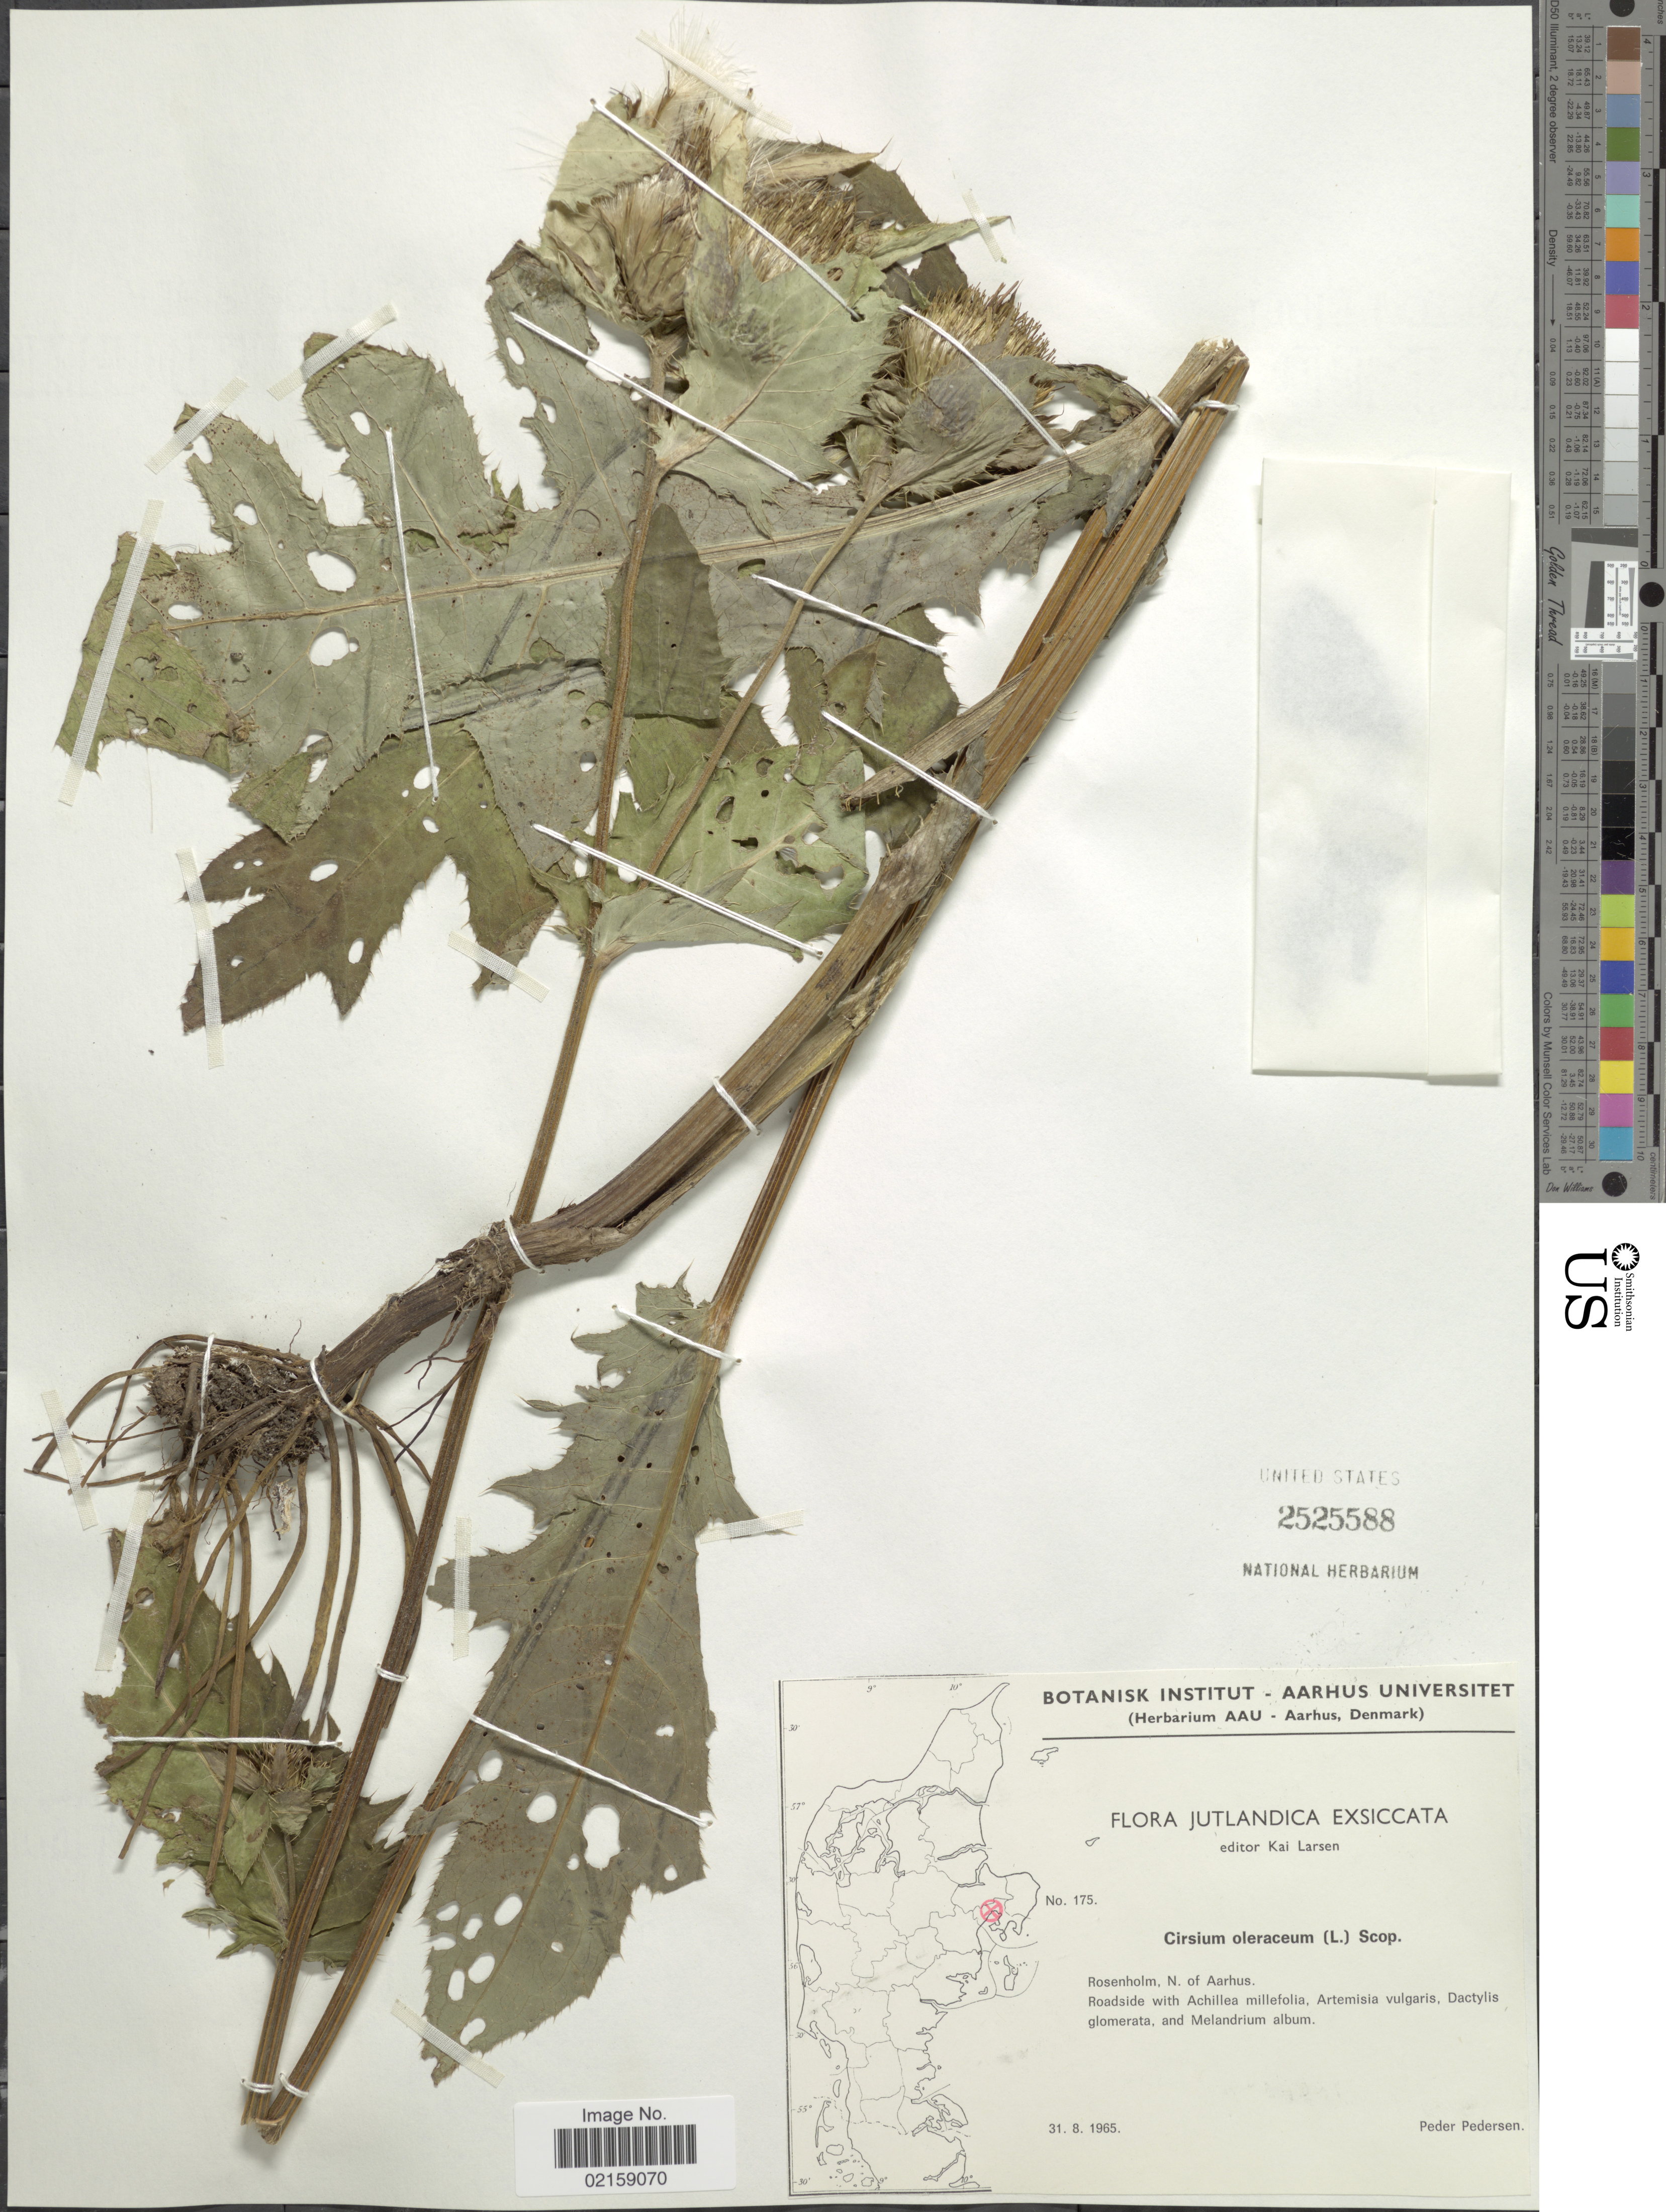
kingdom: Plantae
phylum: Tracheophyta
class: Magnoliopsida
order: Asterales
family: Asteraceae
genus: Cirsium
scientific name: Cirsium oleraceum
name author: (L.) Scop.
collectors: P. Pedersen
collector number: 175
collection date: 1965-08-31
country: Denmark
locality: Jutlandica exsiccata, Rosenholm, N. of Aarhus, roadside.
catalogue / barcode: US 2525588